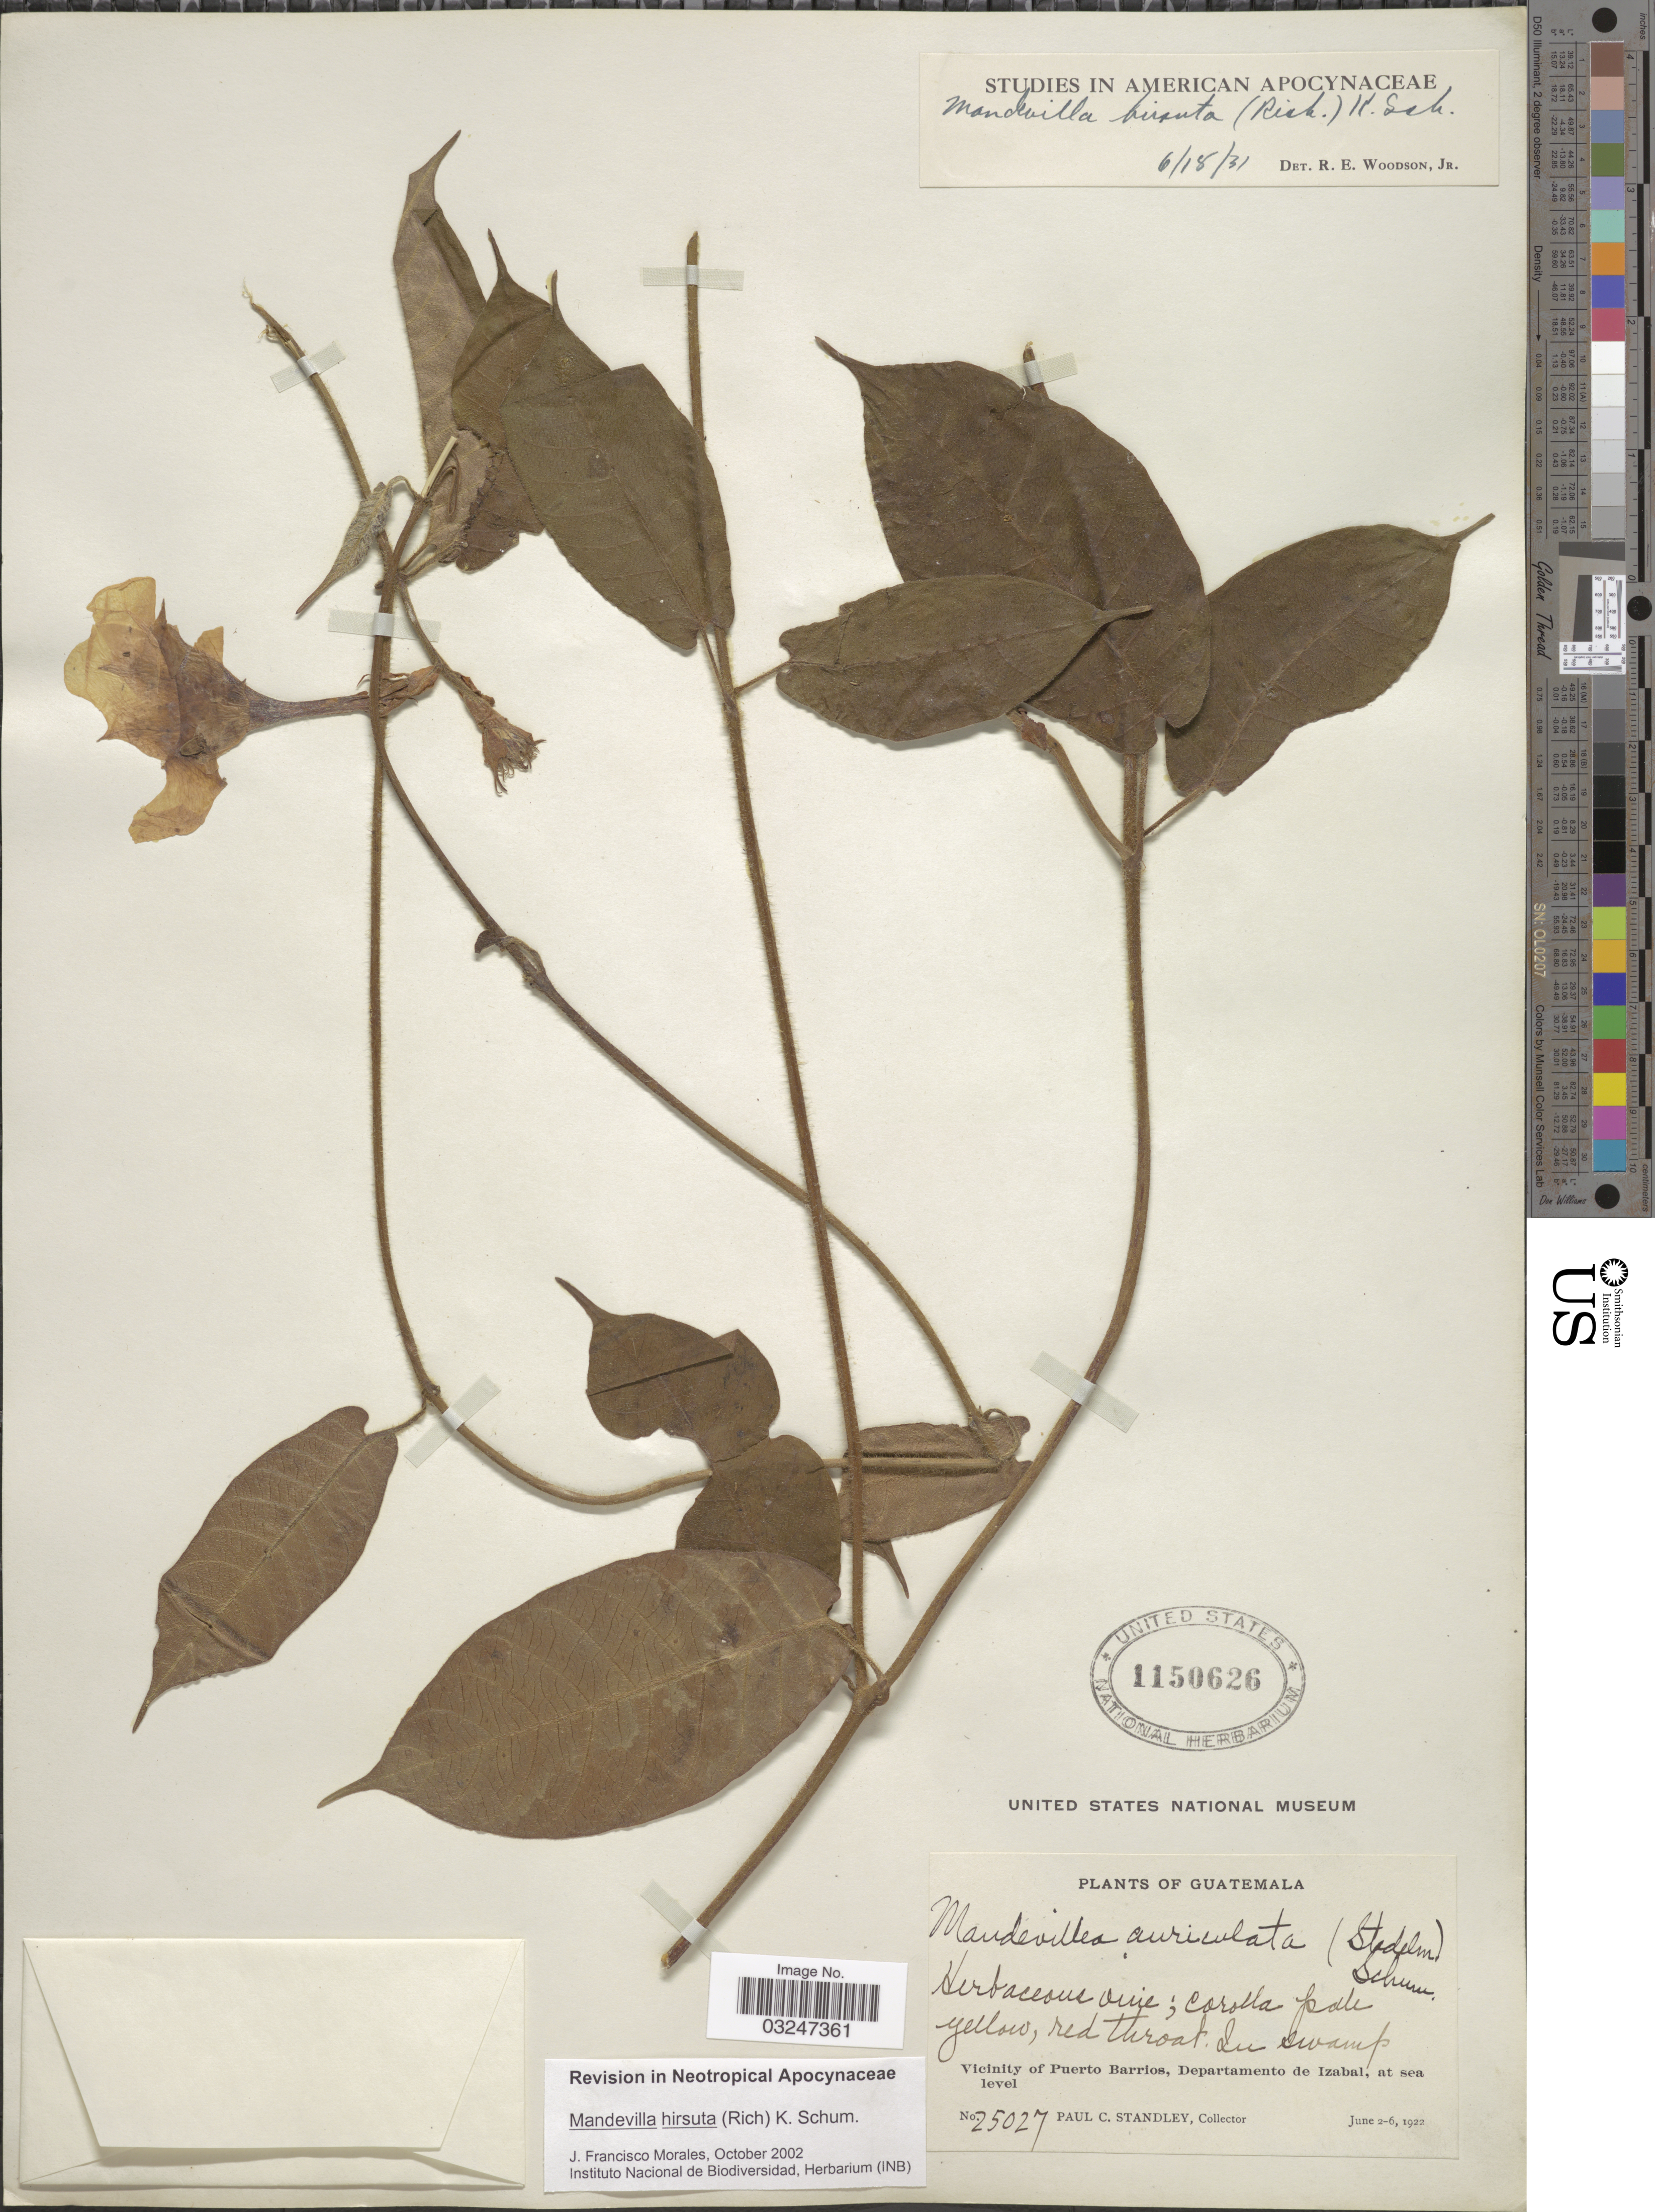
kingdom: Plantae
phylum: Tracheophyta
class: Magnoliopsida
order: Gentianales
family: Apocynaceae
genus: Mandevilla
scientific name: Mandevilla hirsuta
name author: (Rich.) K. Schum.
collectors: P. C. Standley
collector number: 25027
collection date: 1922-06-02/1922-06-06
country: Guatemala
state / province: Izabal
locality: Vicinity of Puerto Barrios, Departamento de Izabal.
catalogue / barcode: US 1150626